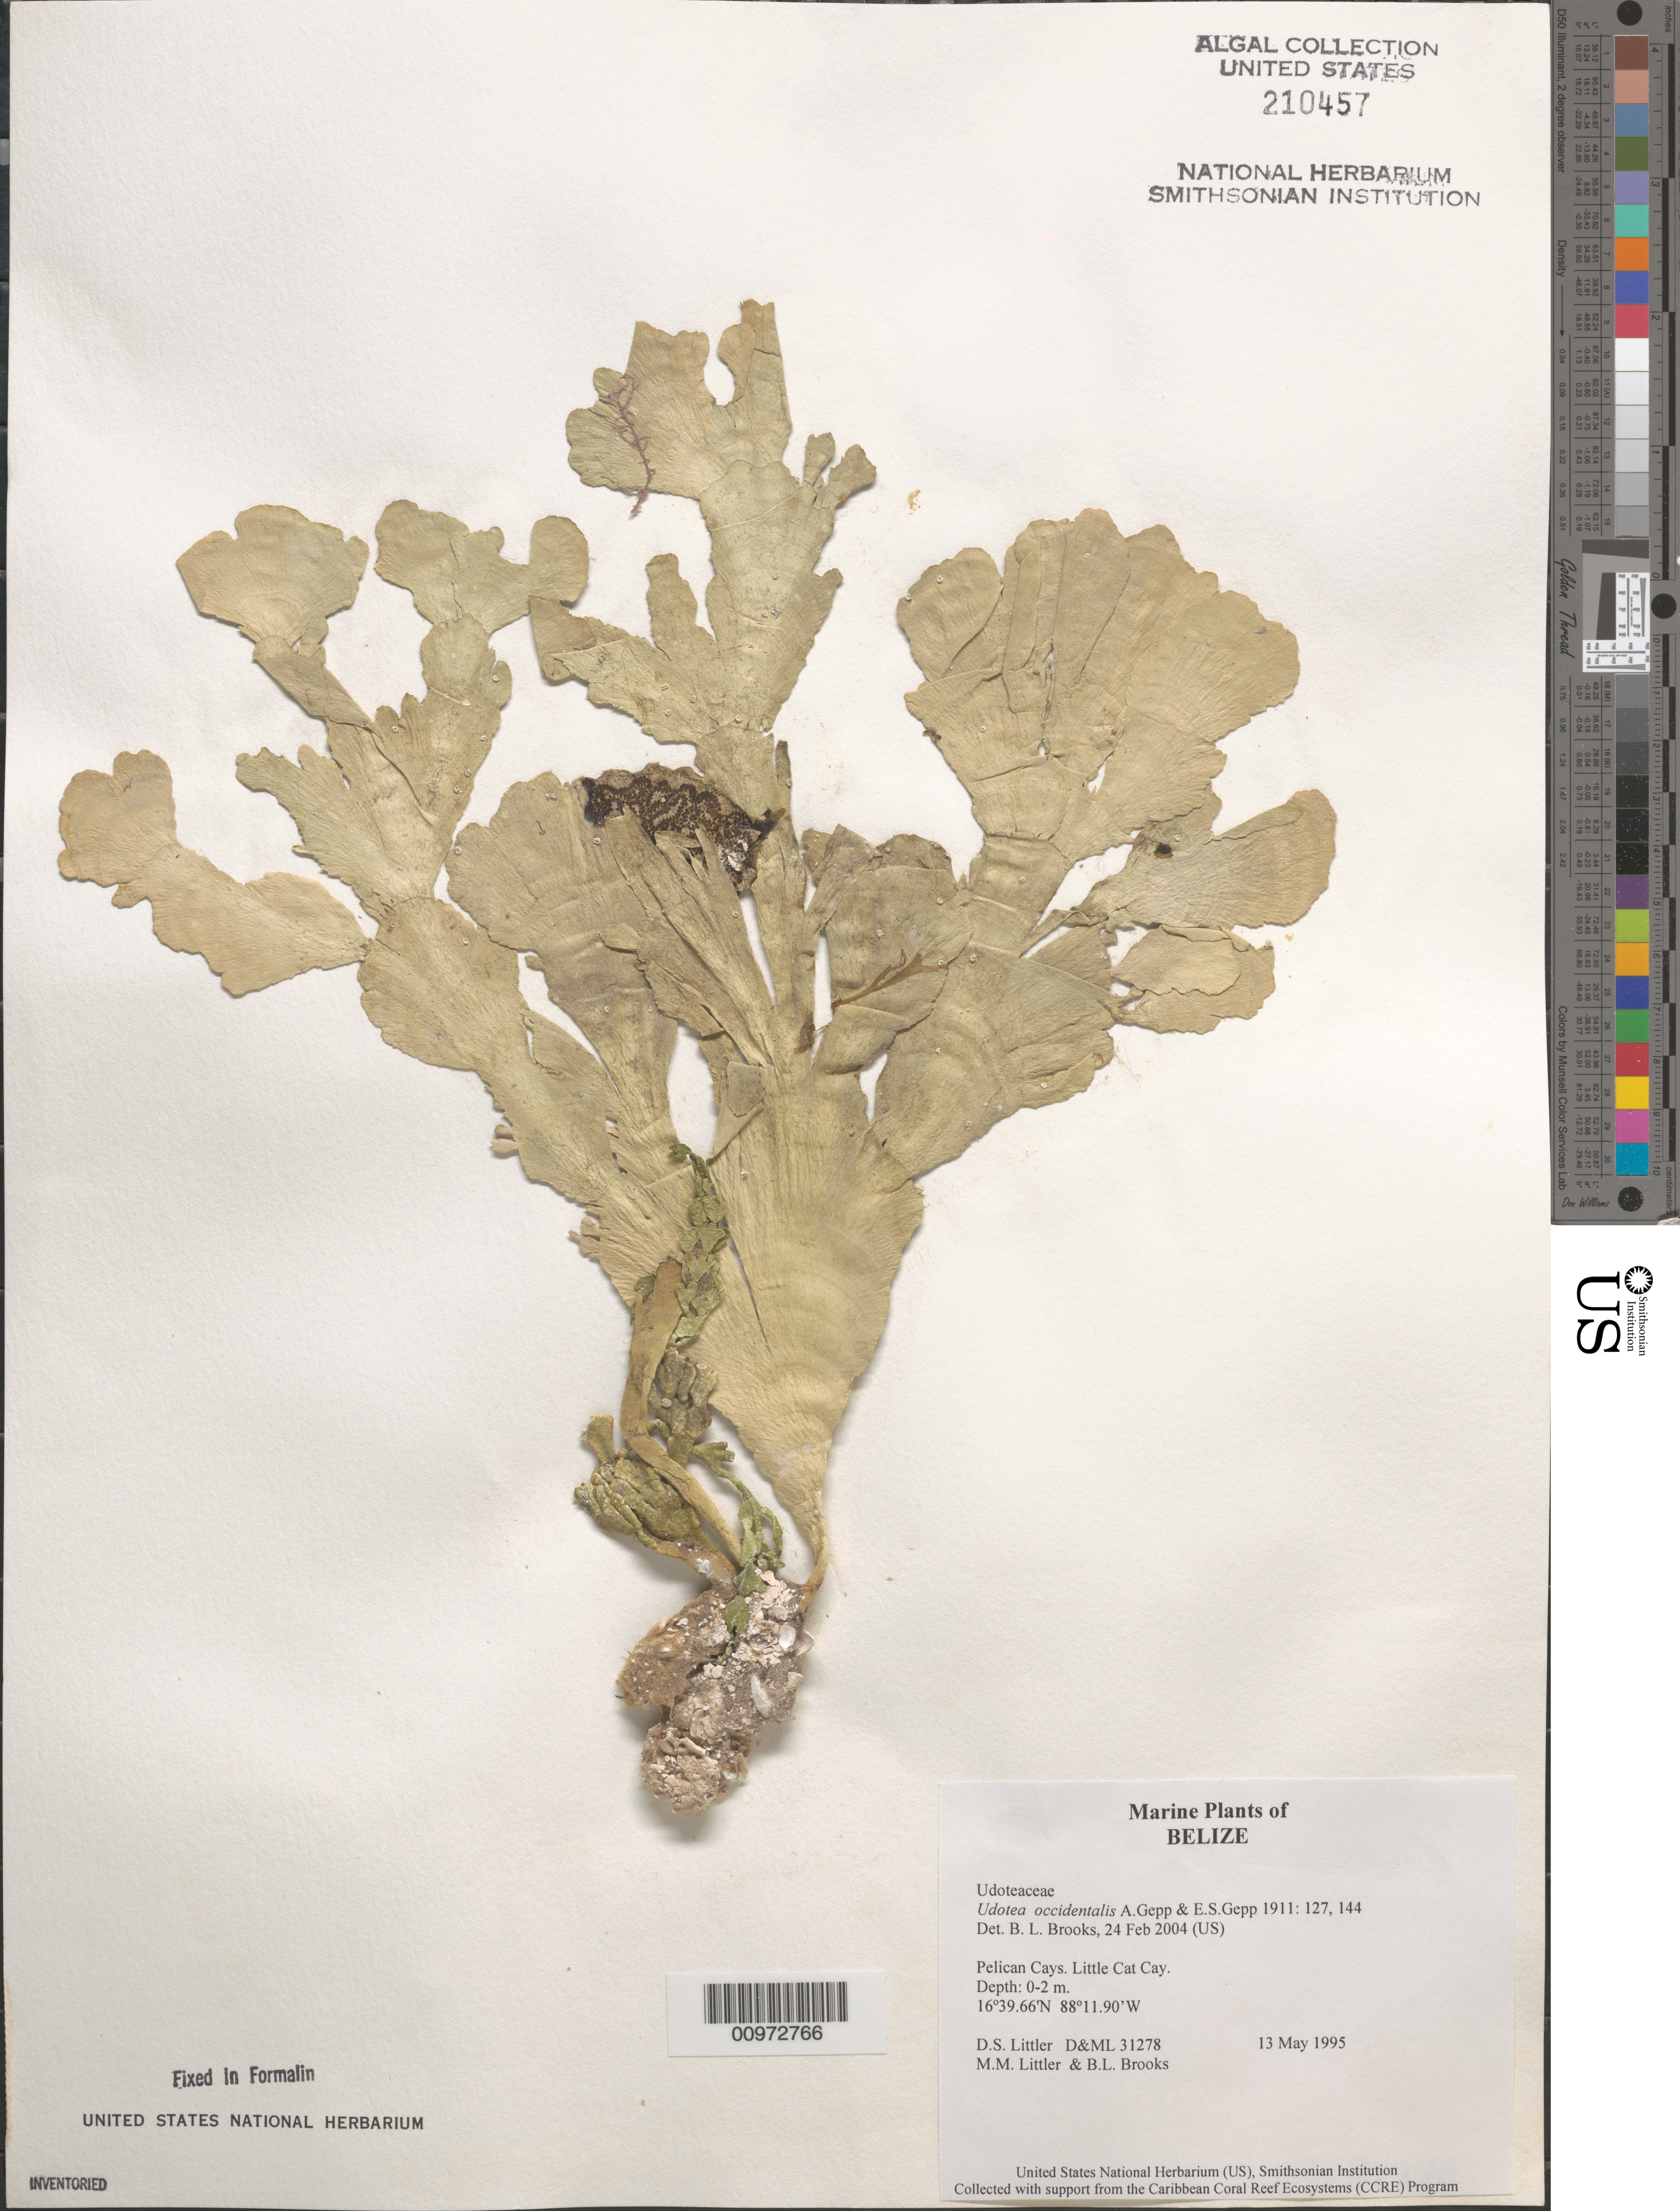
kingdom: Plantae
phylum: Chlorophyta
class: Ulvophyceae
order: Bryopsidales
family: Udoteaceae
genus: Udotea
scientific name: Udotea occidentalis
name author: A. Gepp & E. Gepp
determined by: Brooks, B. L., (BOT), Smithsonian Institution - National Museum of Natural History (UNITED STATES)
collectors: D. S. Littler, M. M. Littler & B. Brooks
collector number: D&ML 31278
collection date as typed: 13 May 1995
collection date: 1995-05-13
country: Belize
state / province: Stann Creek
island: Little Cat Cay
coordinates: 16 39.66'N, 88 11.90'W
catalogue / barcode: US 210457